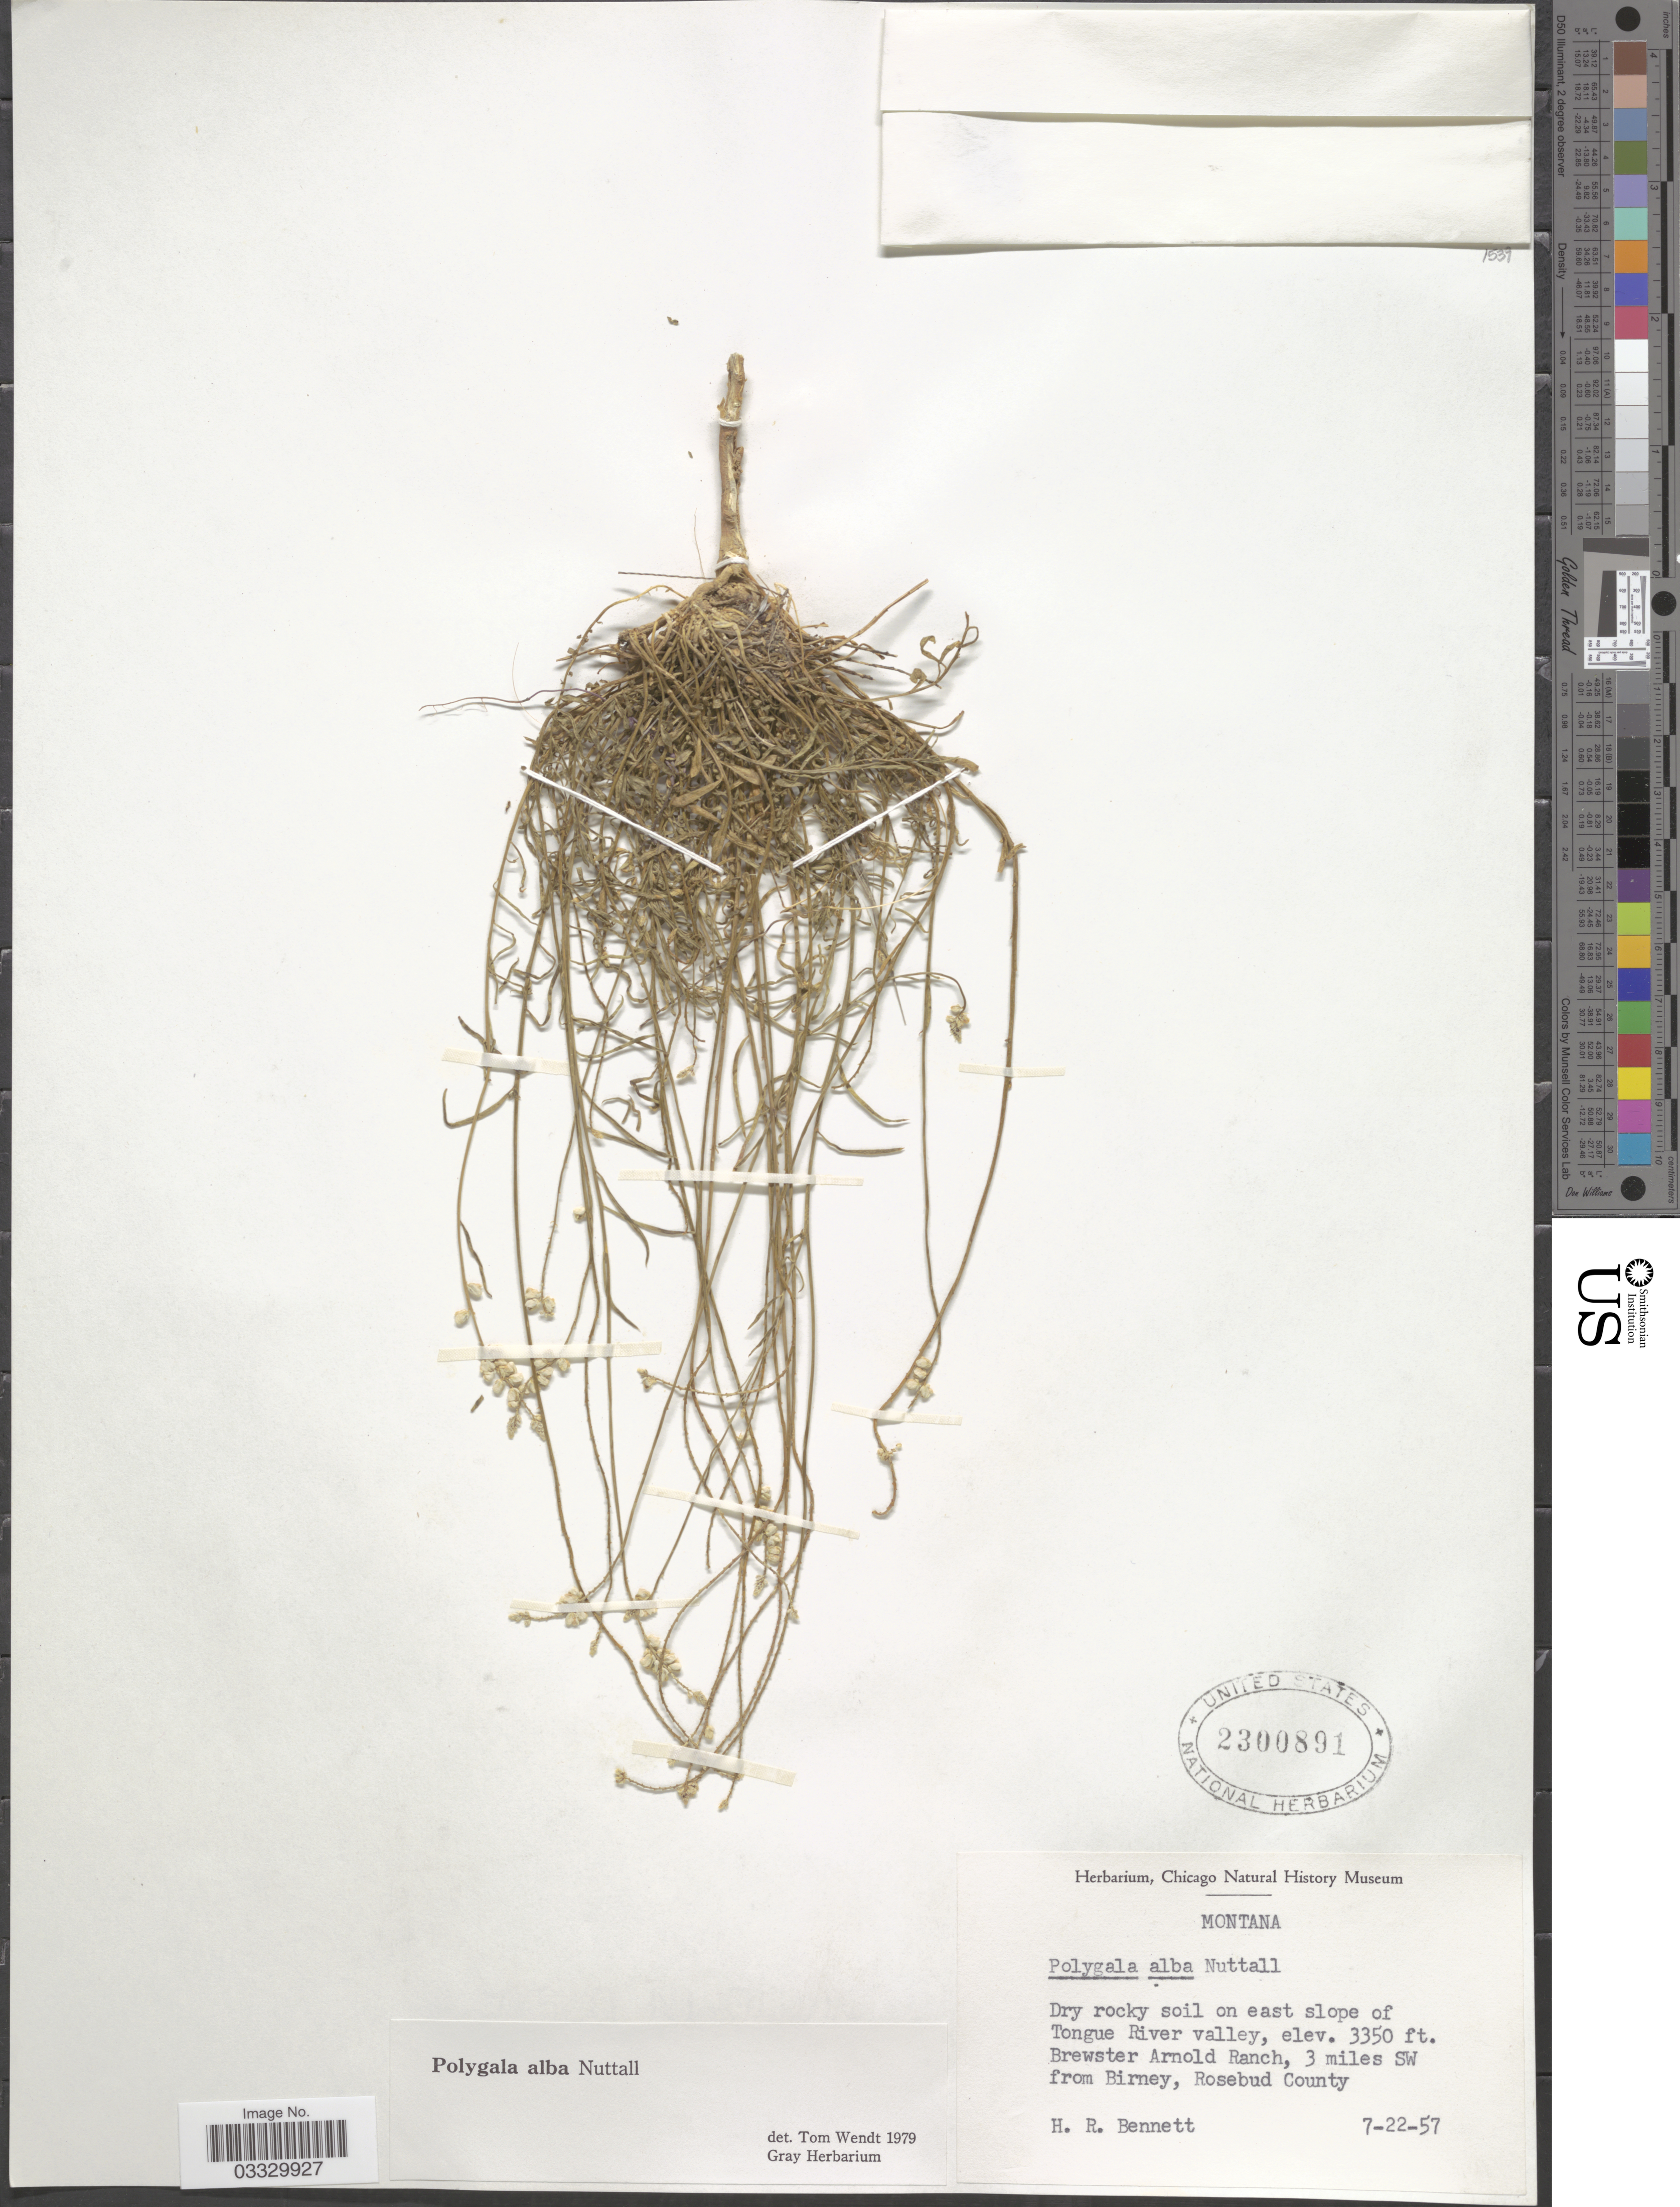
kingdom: Plantae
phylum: Tracheophyta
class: Magnoliopsida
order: Fabales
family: Polygalaceae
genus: Polygala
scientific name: Polygala alba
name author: Nutt.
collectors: H. R. Bennett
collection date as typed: Transcribed d/m/y: 22/7/57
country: United States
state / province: Montana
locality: Dry rocky soil on east slope of Tongue River valley. Brewster Arnold Ranch, 3 miles SW from Birney, Rosebud County.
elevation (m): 1021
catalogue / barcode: US 2300891